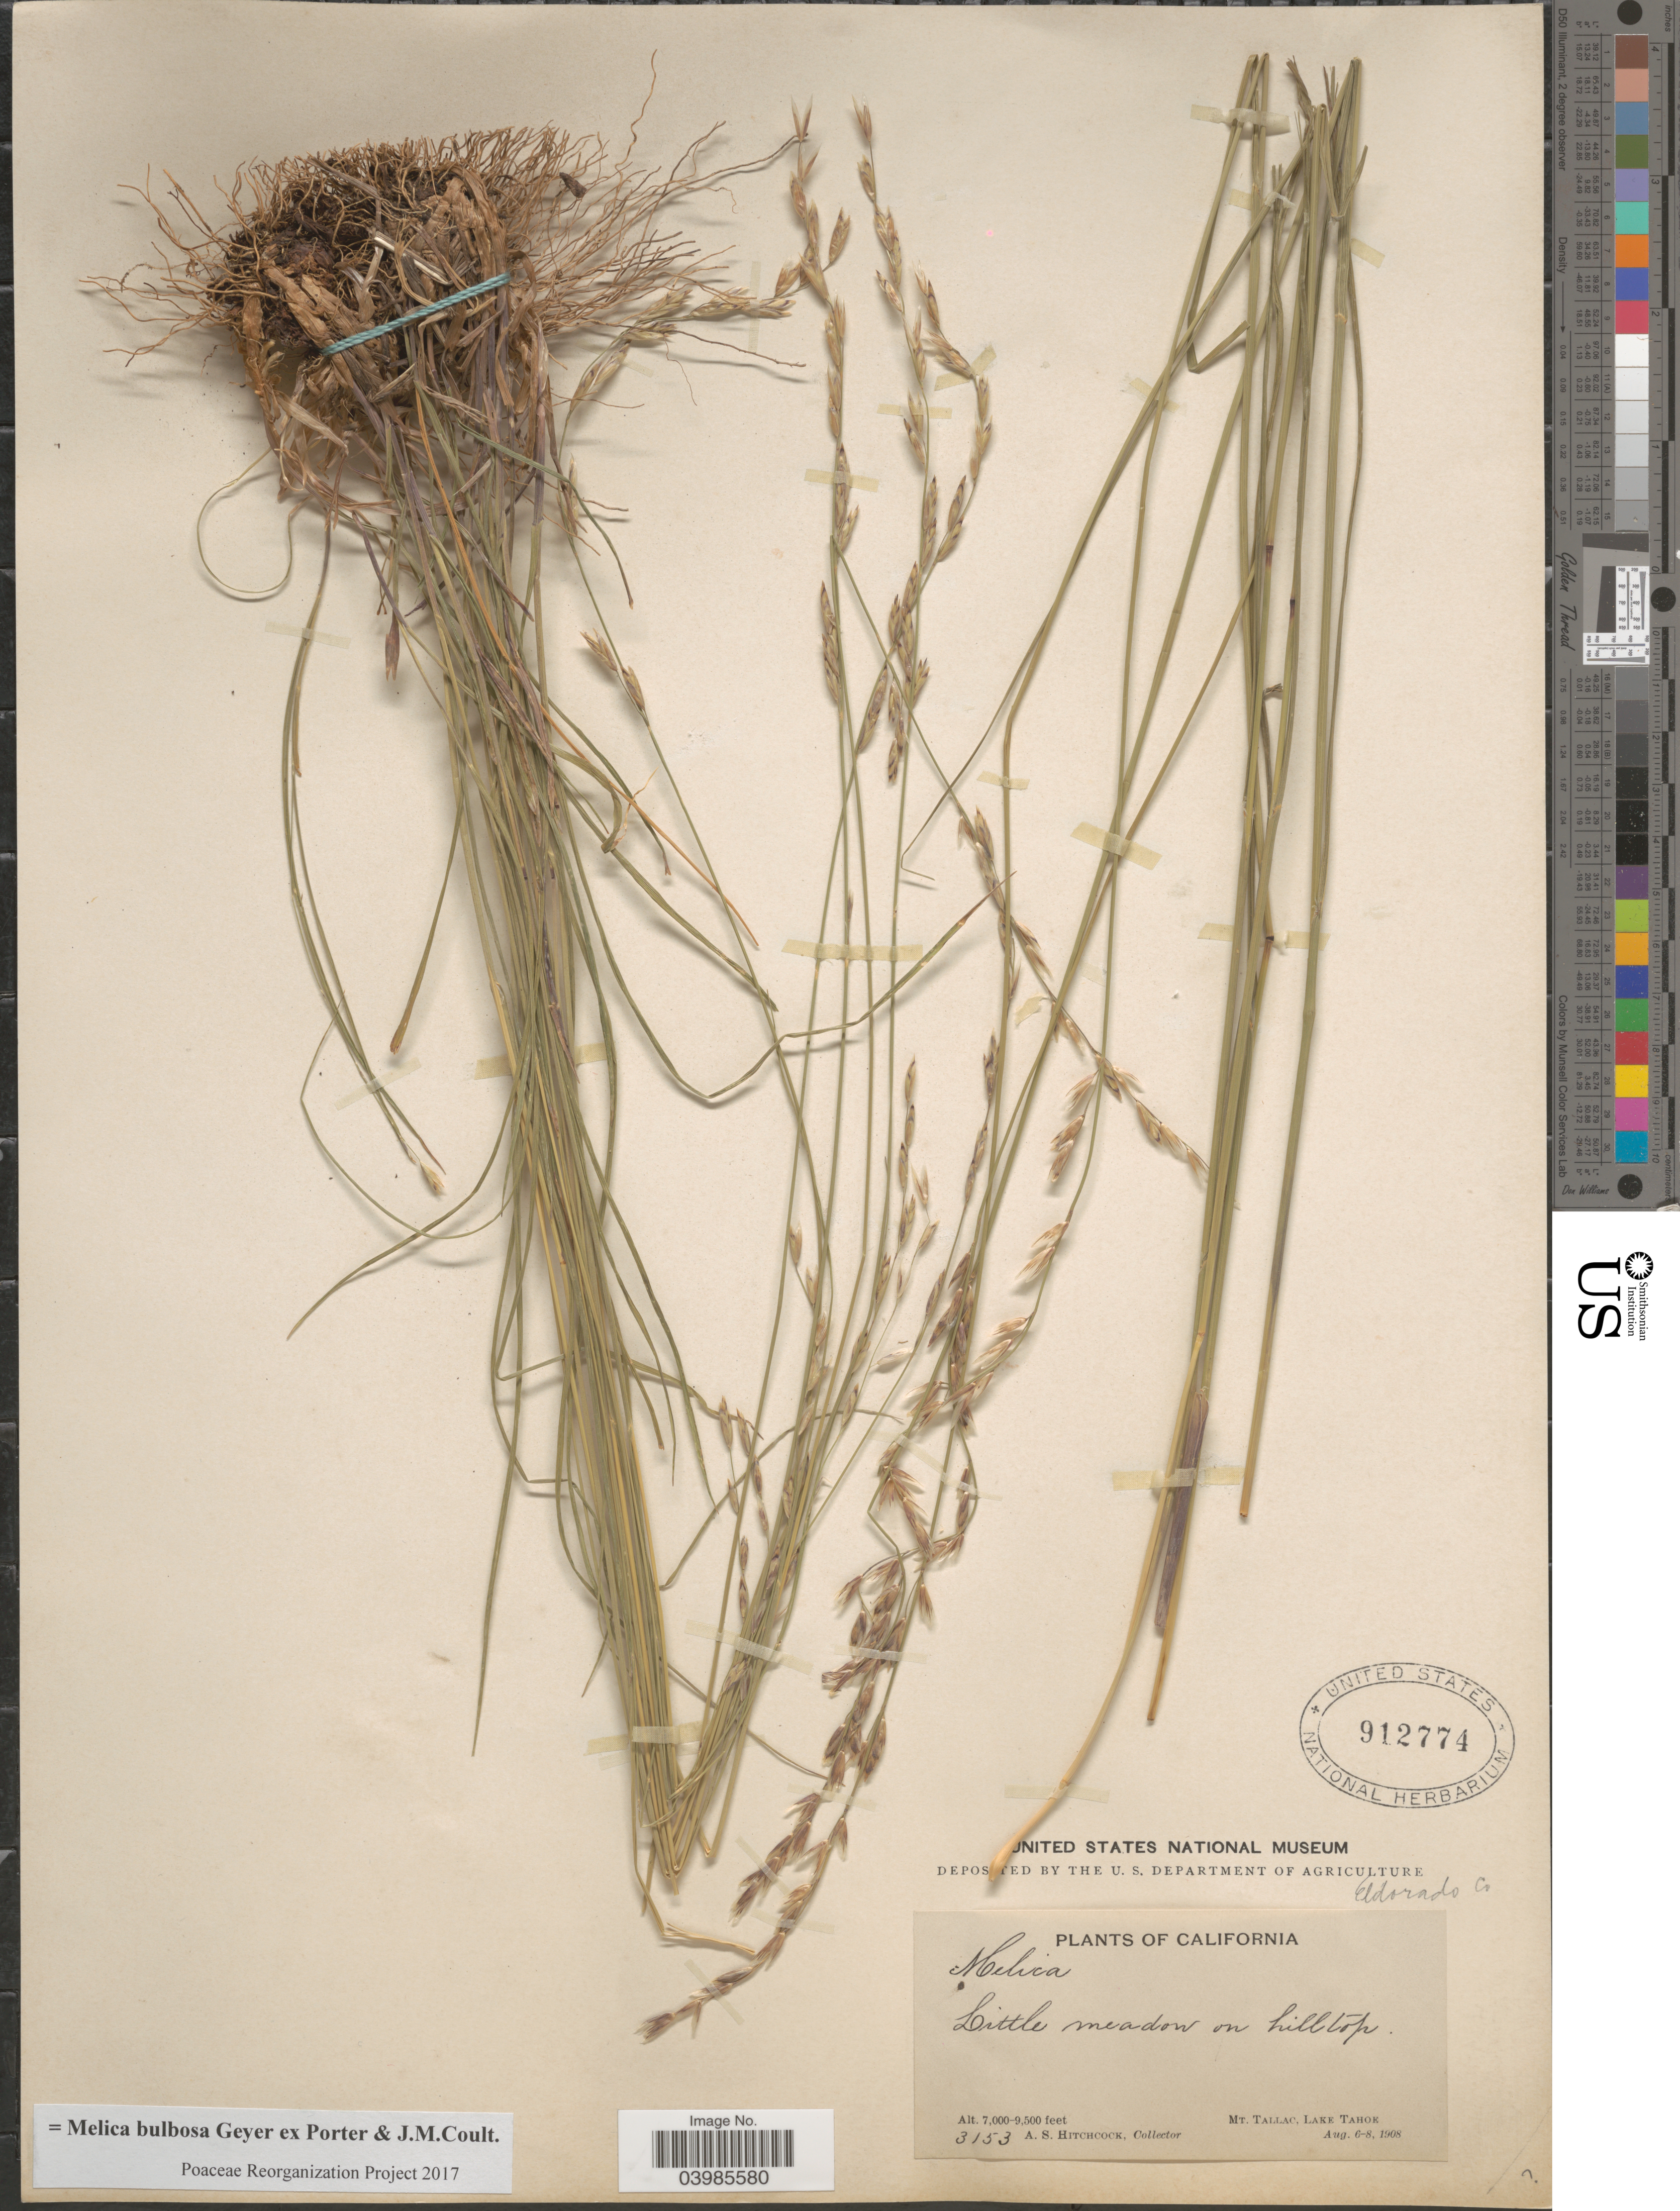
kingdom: Plantae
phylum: Tracheophyta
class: Liliopsida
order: Poales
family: Poaceae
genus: Melica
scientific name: Melica bulbosa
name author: Geyer ex Porter & J.M. Coult.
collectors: A. S. Hitchcock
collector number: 3153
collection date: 1908-08-06/1908-08-08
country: United States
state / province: California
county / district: El Dorado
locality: Eldorado Co. Little meadow on hilltop. Mt. Tallac Lake Tahoe.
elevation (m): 2134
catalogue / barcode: US 912774